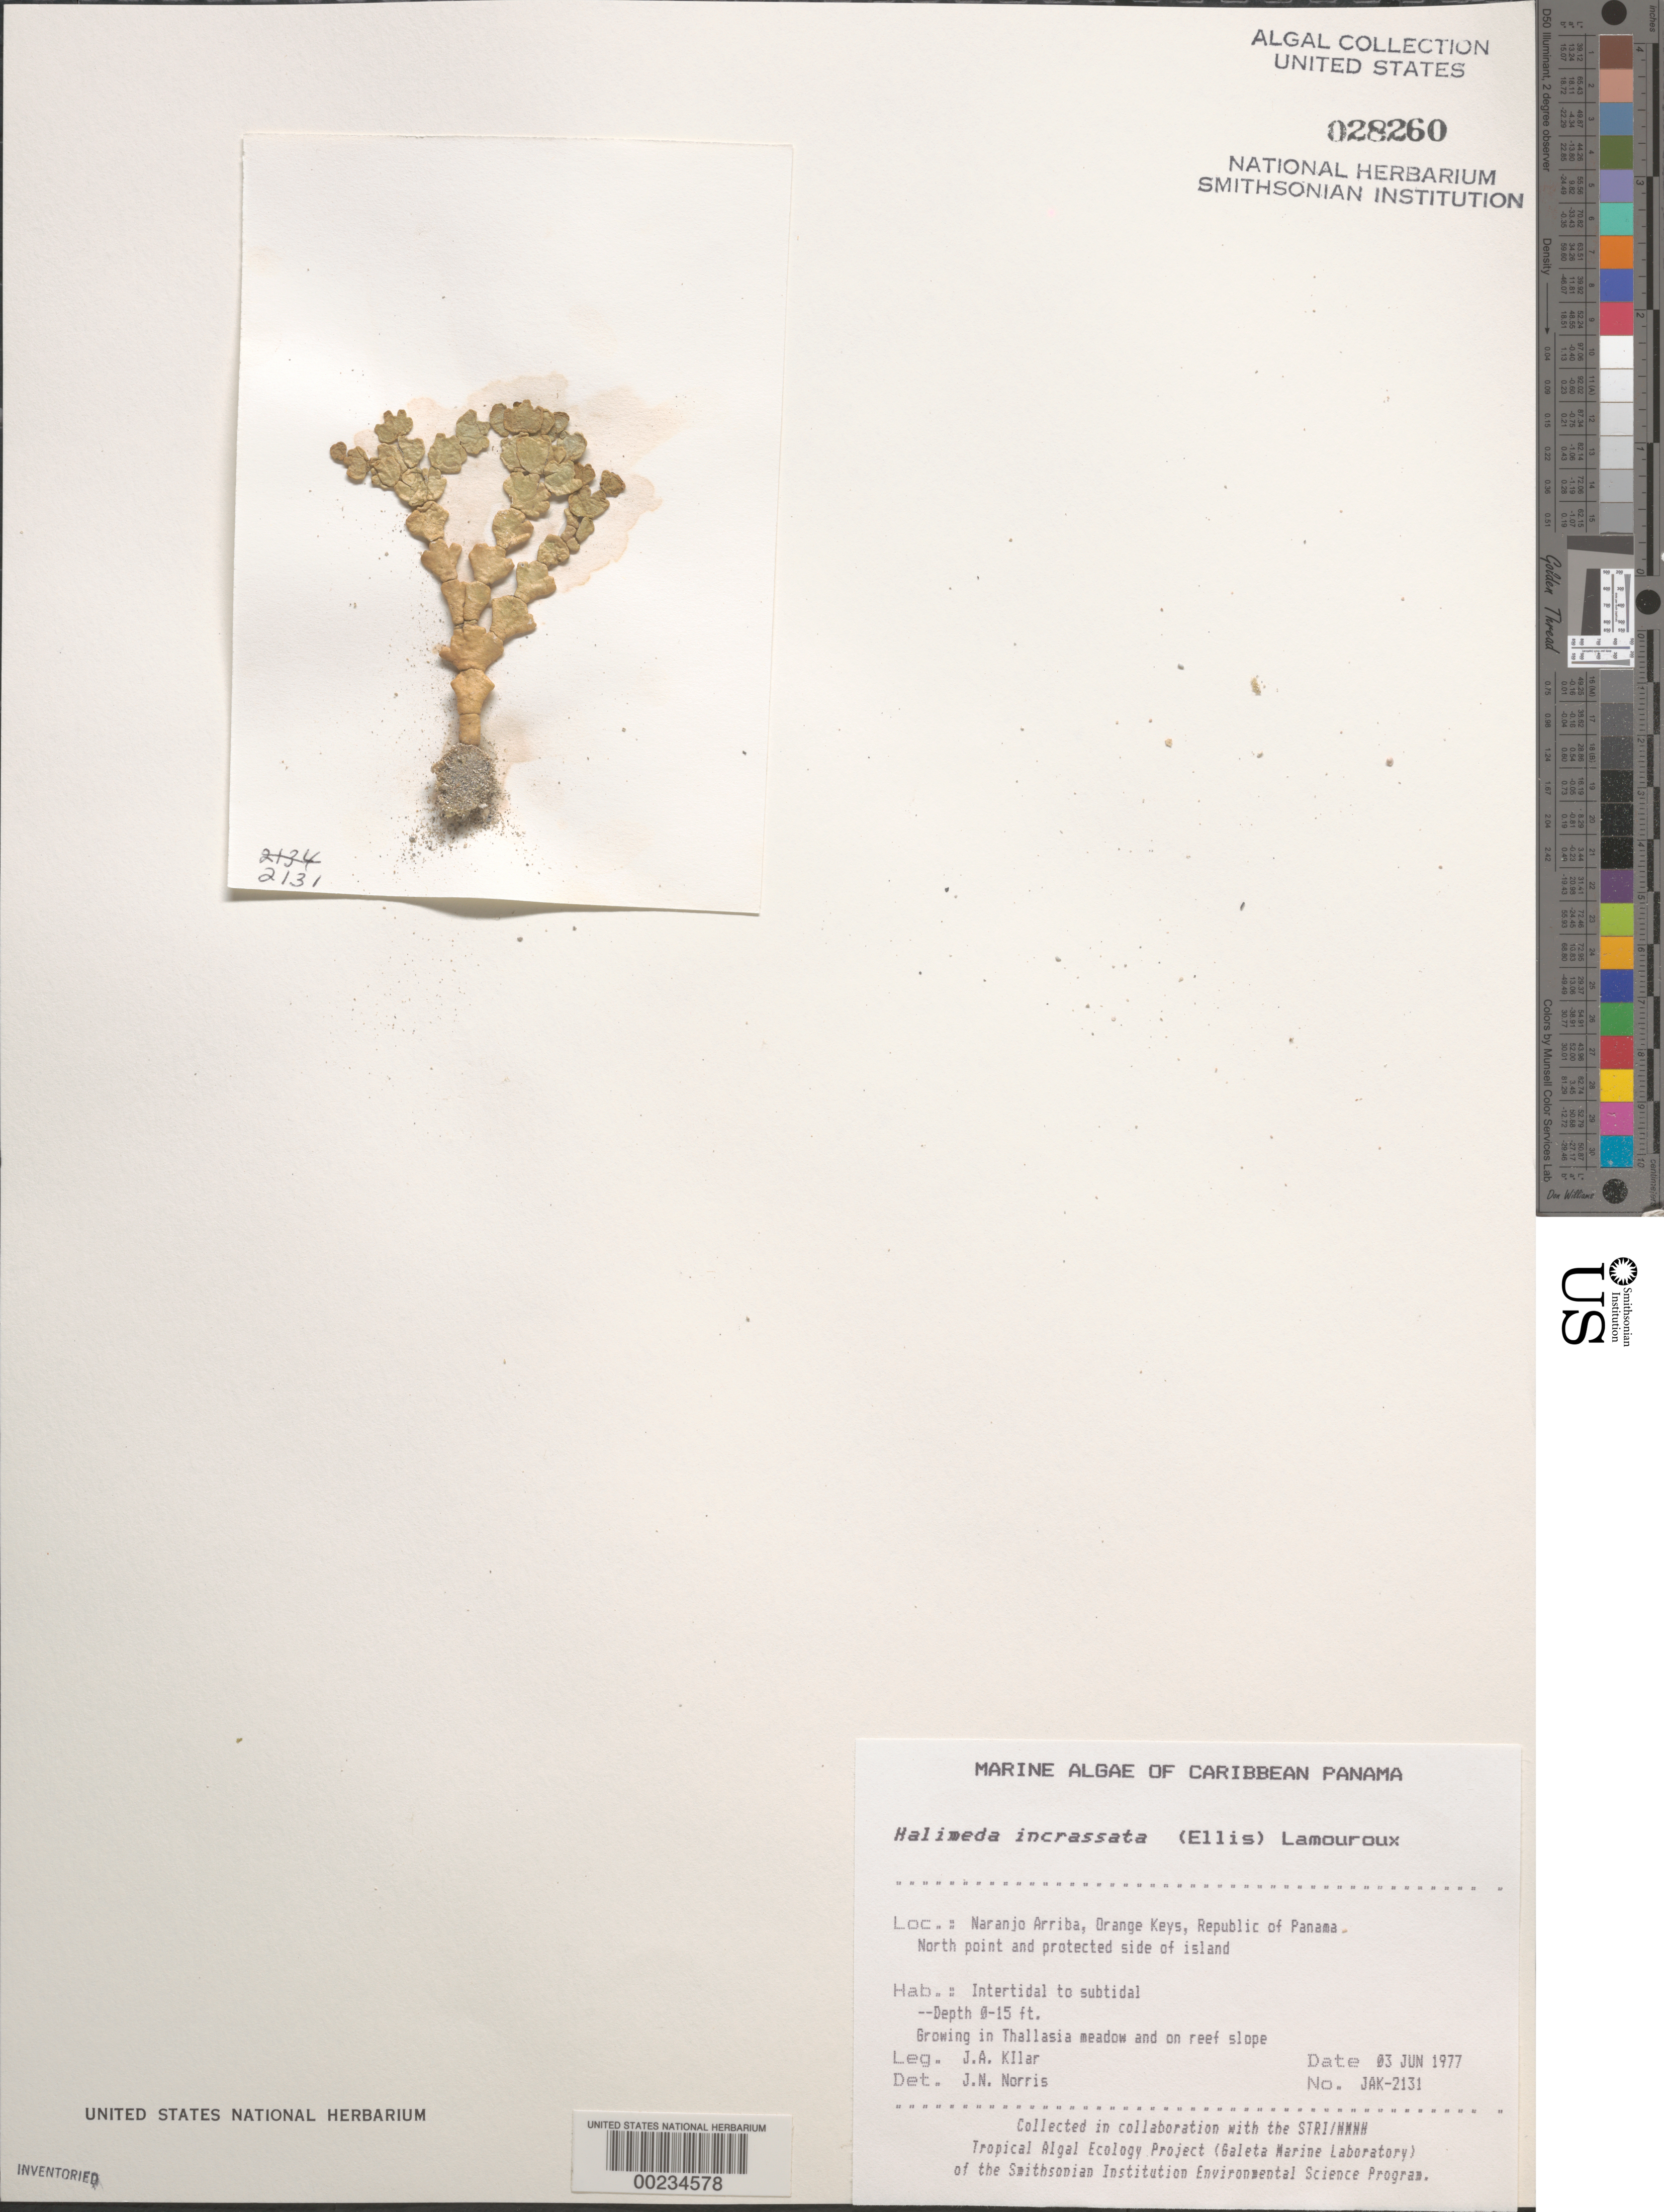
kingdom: Plantae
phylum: Chlorophyta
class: Ulvophyceae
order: Bryopsidales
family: Halimedaceae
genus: Halimeda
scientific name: Halimeda incrassata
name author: (J. Ellis) J.V.Lamouroux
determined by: Norris, James N.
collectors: J. A. Kilar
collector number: JAK-2131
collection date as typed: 03 Jun 1977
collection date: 1977-06-03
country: Panama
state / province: Colón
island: Naranjo Abajo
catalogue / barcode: US 28260